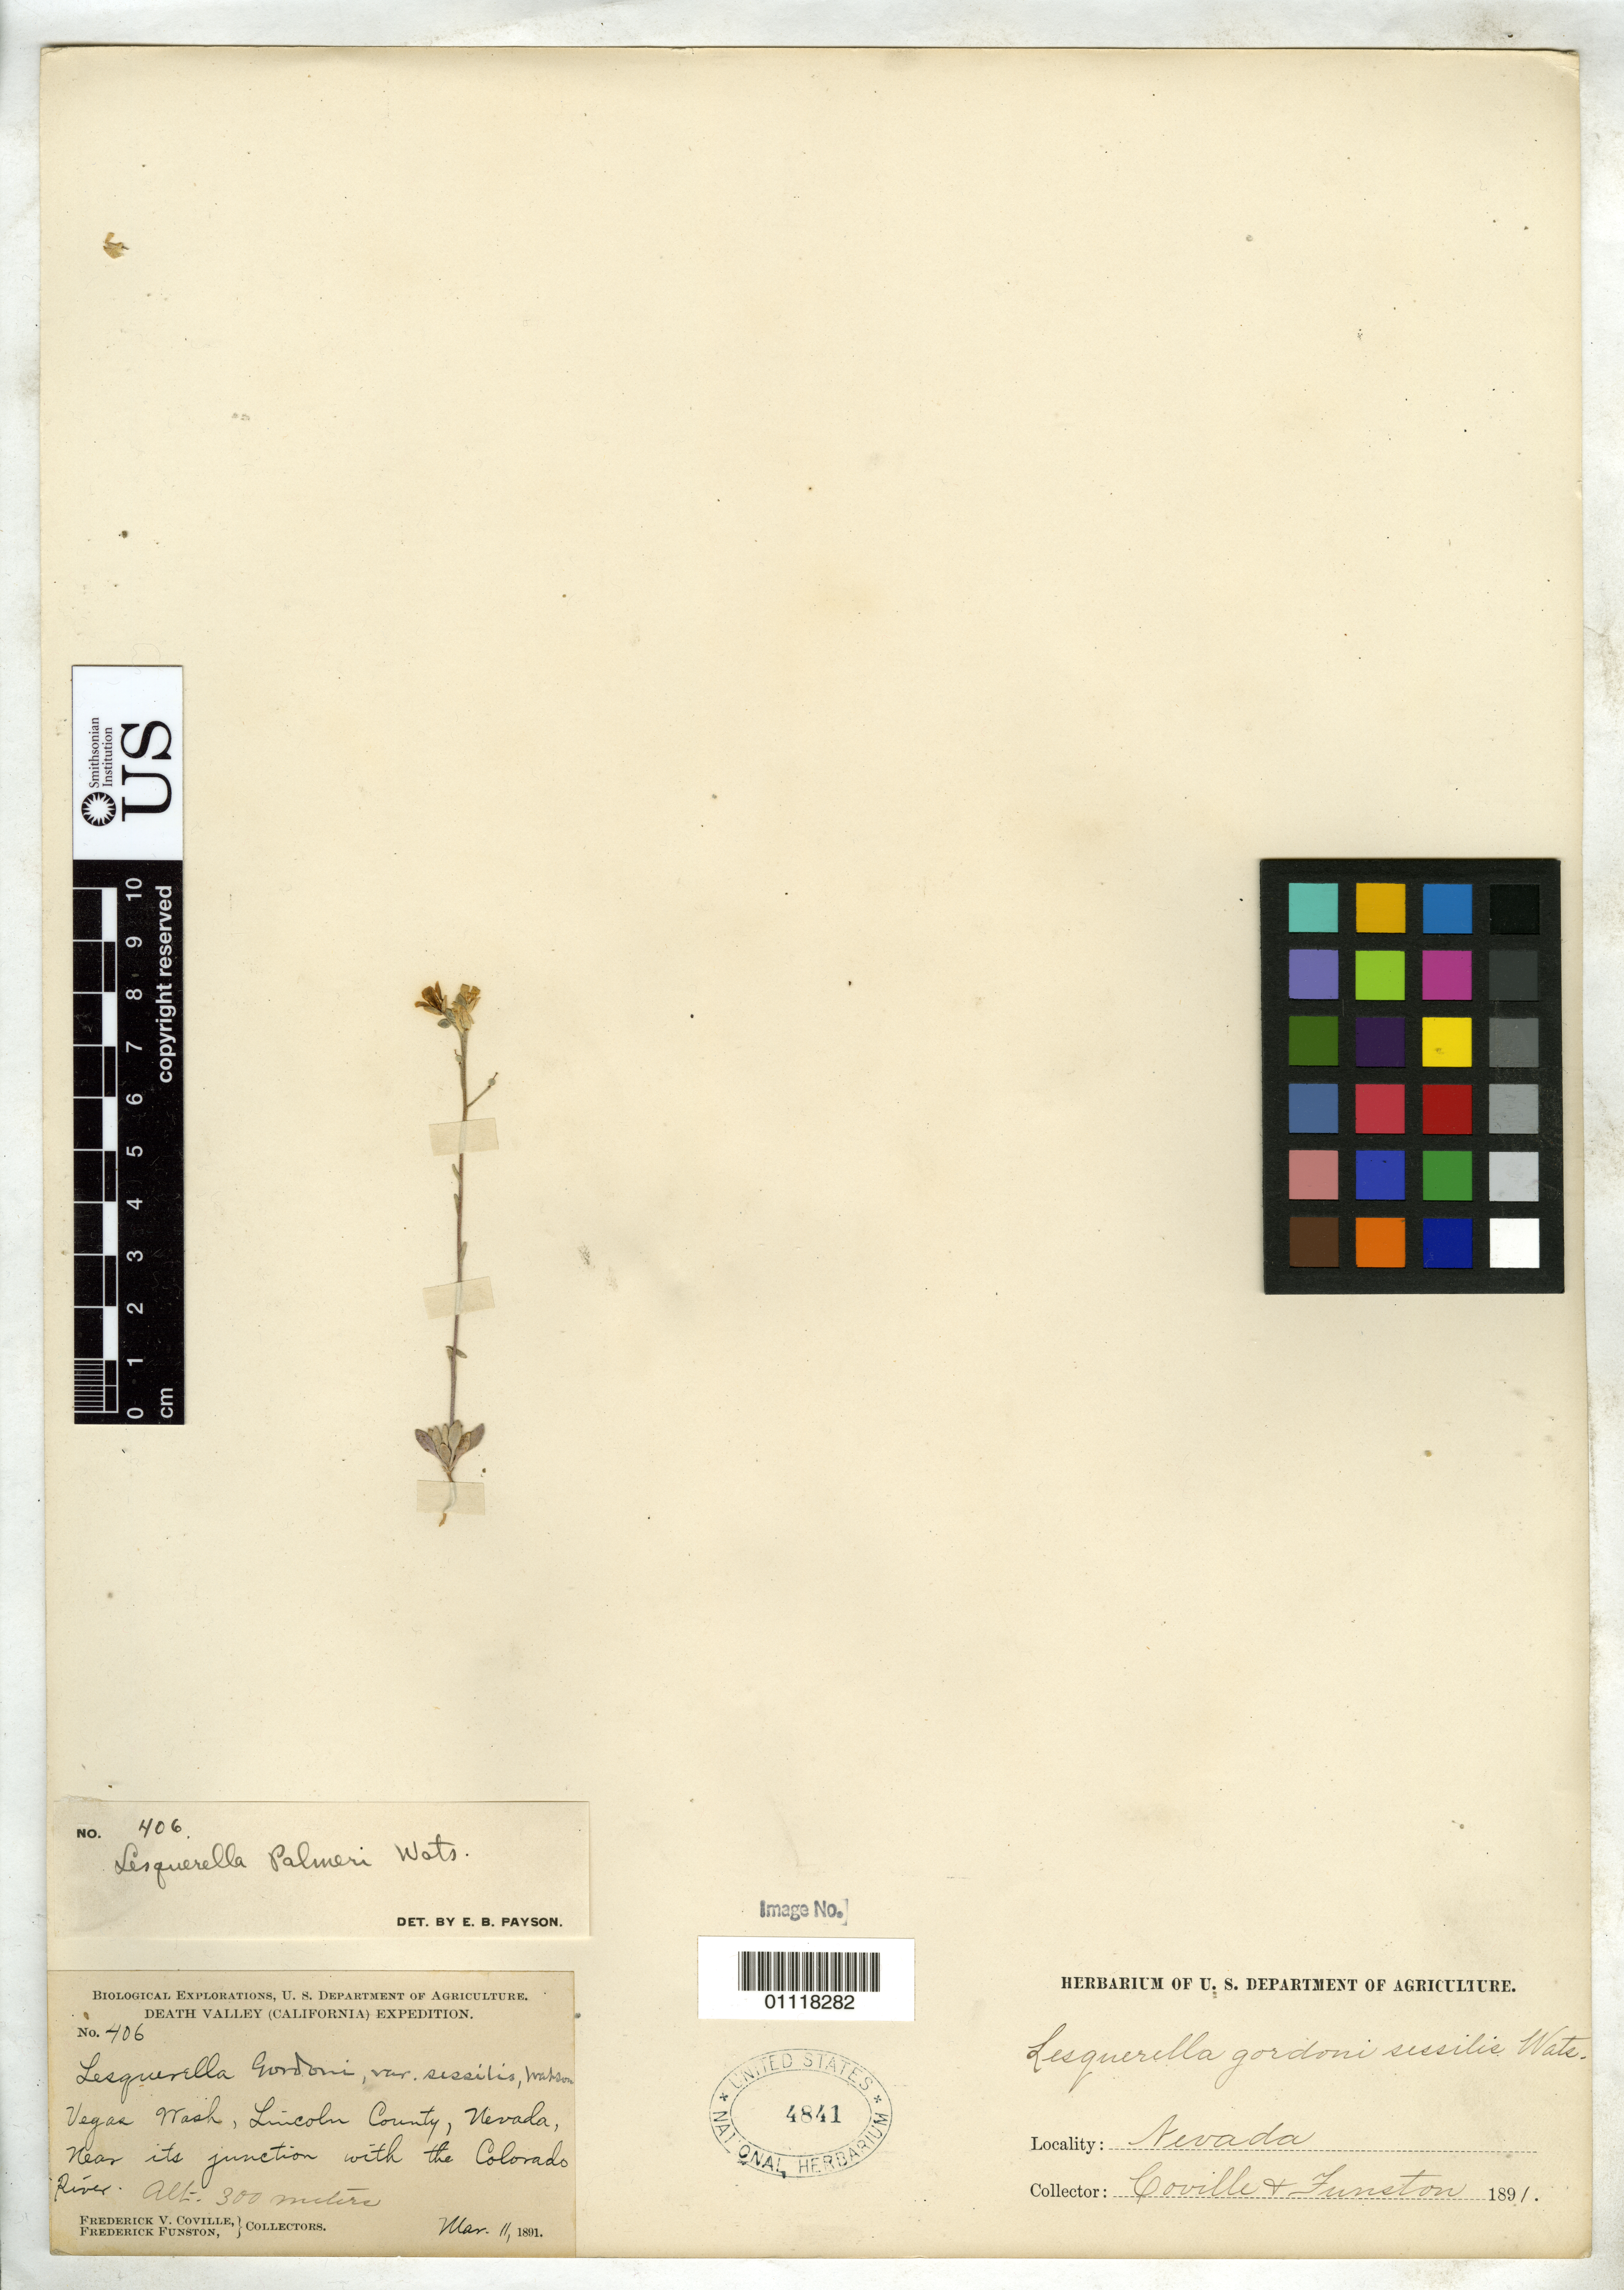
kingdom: Plantae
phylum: Tracheophyta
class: Magnoliopsida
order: Brassicales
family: Brassicaceae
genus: Lesquerella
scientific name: Lesquerella tenella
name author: A. Nelson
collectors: F. V. Coville & F. Funston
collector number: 406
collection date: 1891-03-11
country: United States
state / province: Nevada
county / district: Lincoln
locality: Vegas Wash, near its junction with the Colorado River.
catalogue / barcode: US 4841